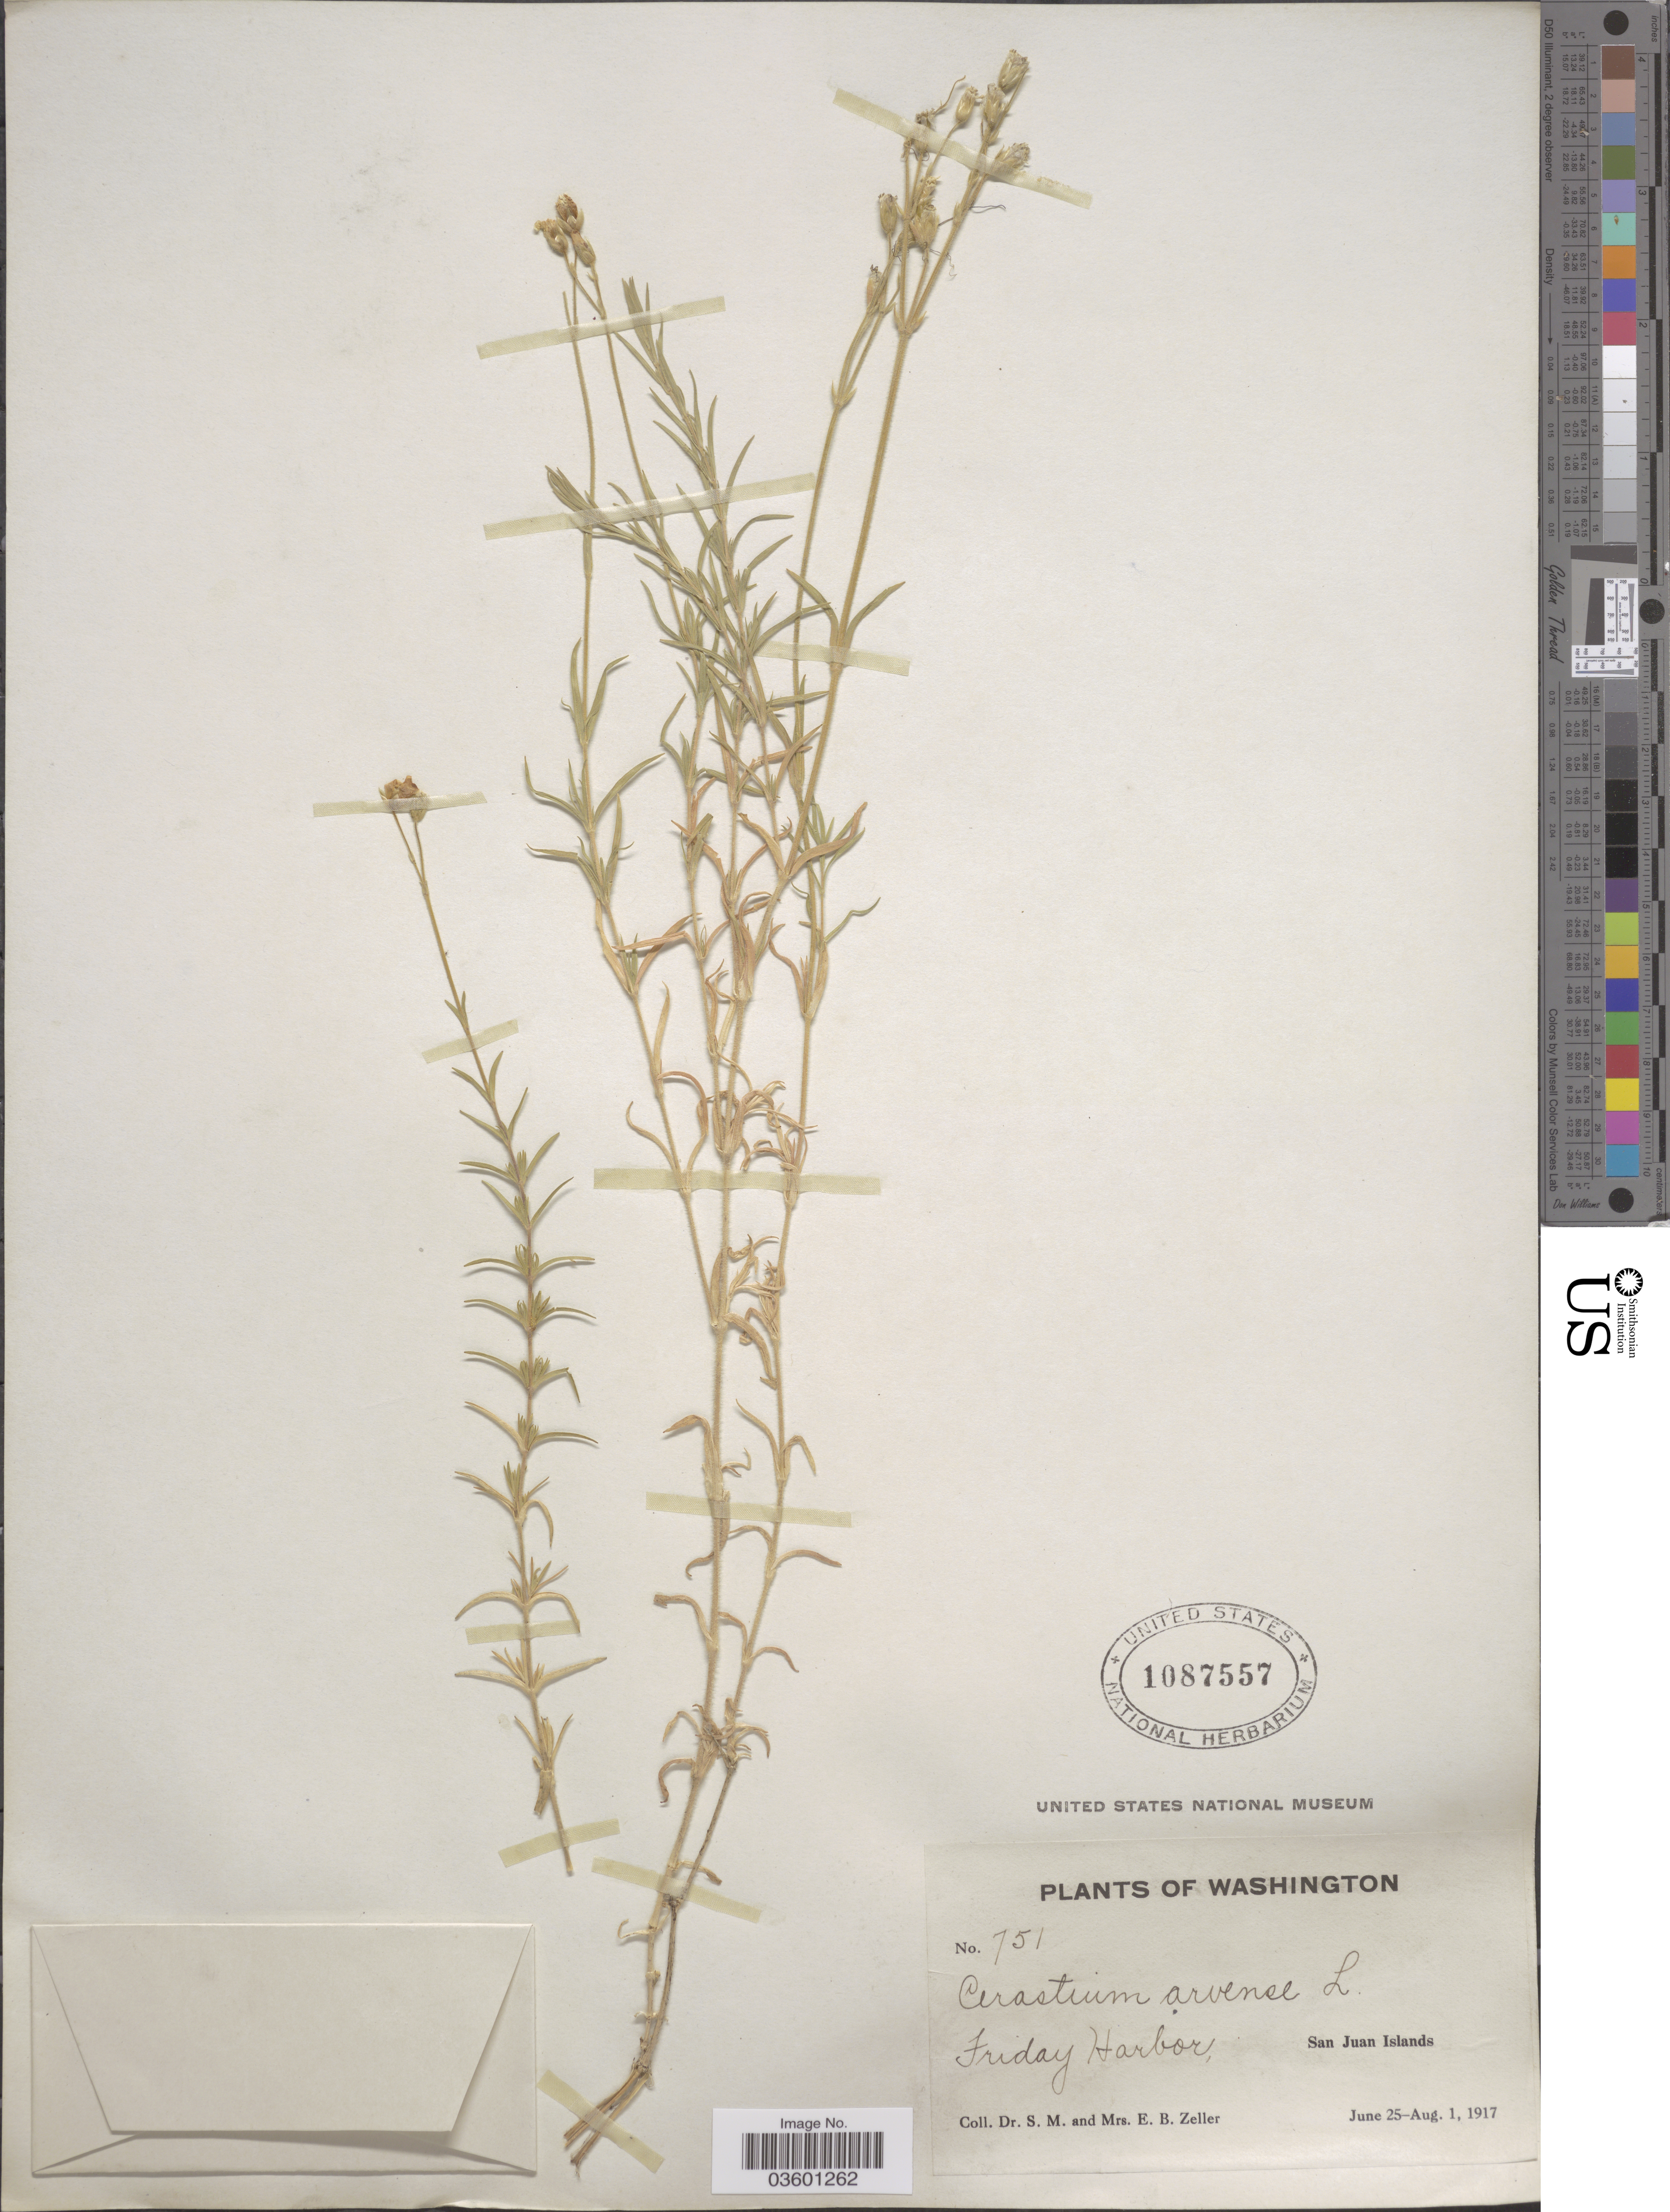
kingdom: Plantae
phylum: Tracheophyta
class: Magnoliopsida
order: Caryophyllales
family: Caryophyllaceae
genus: Cerastium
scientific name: Cerastium arvense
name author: L.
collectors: S. Zeller & E. Zeller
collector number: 751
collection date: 1917-06-25/1917-08-01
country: United States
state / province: Washington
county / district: San Juan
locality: Friday Harbor, San Juan Islands.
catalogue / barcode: US 1087557